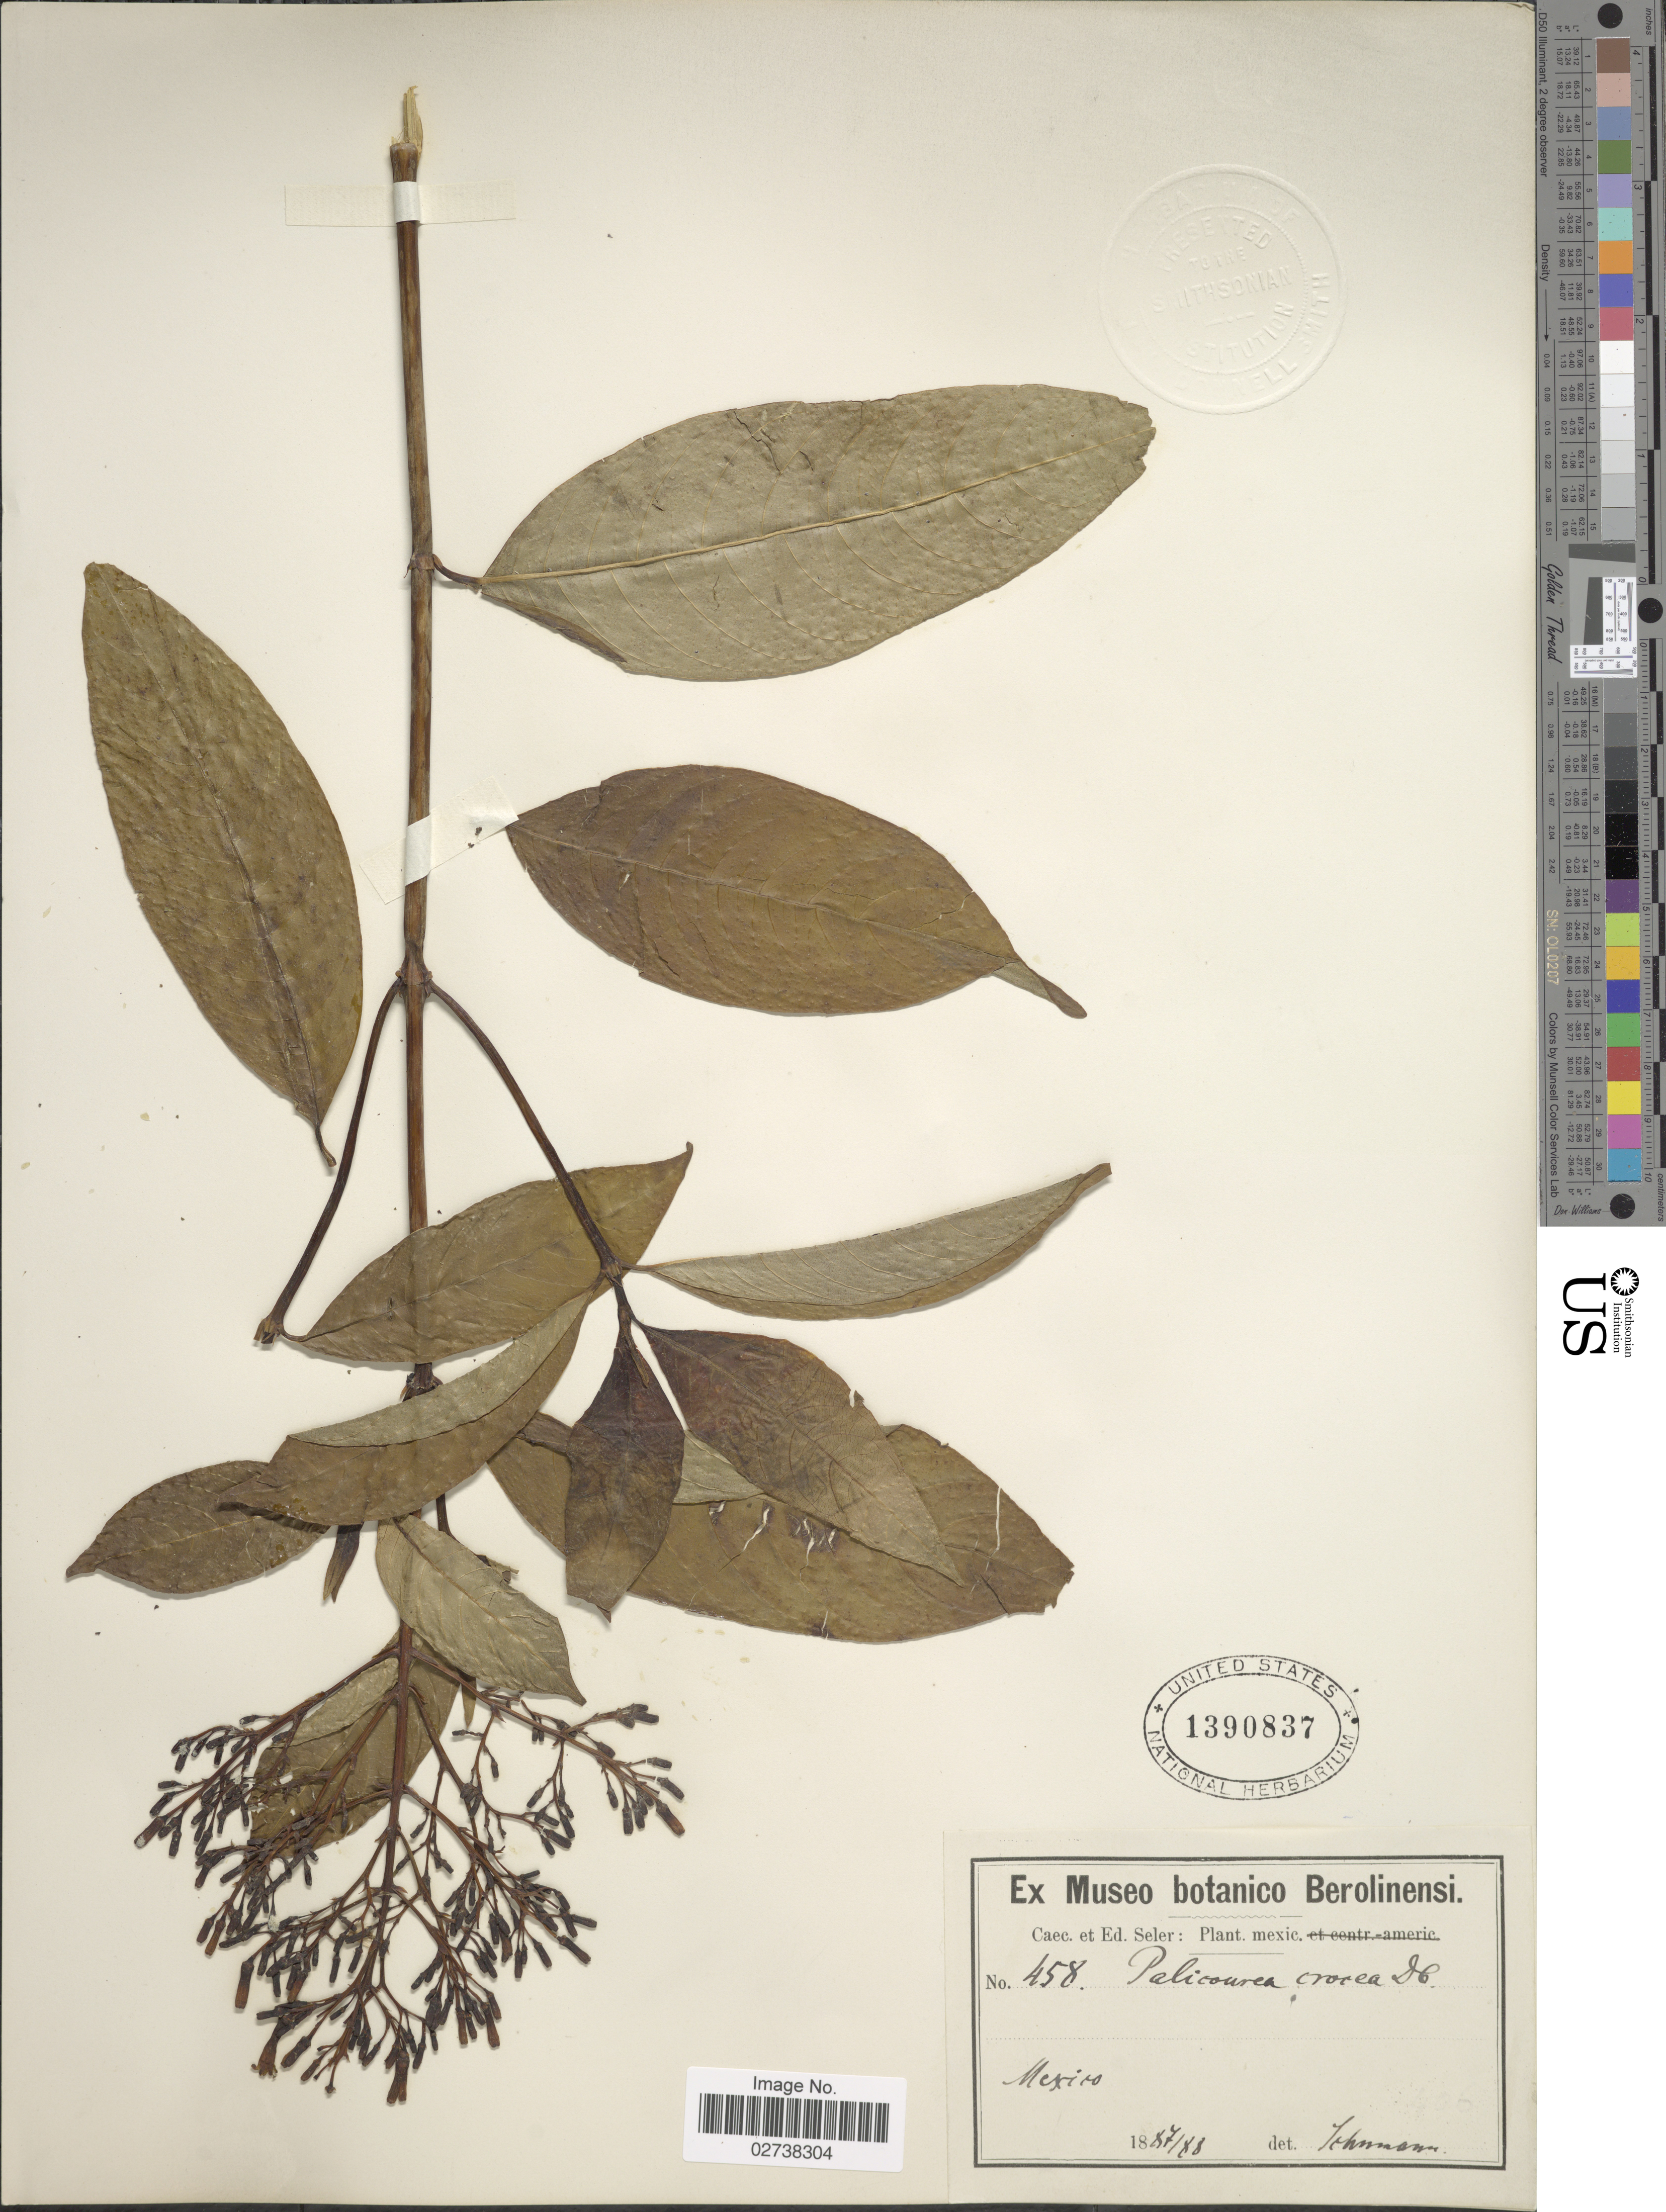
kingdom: Plantae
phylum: Tracheophyta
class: Magnoliopsida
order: Gentianales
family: Rubiaceae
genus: Palicourea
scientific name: Palicourea crocea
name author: (Sw.) Schult.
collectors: ex Caec. et Ed Seler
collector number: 458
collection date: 1887/1888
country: Mexico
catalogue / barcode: US 1390837